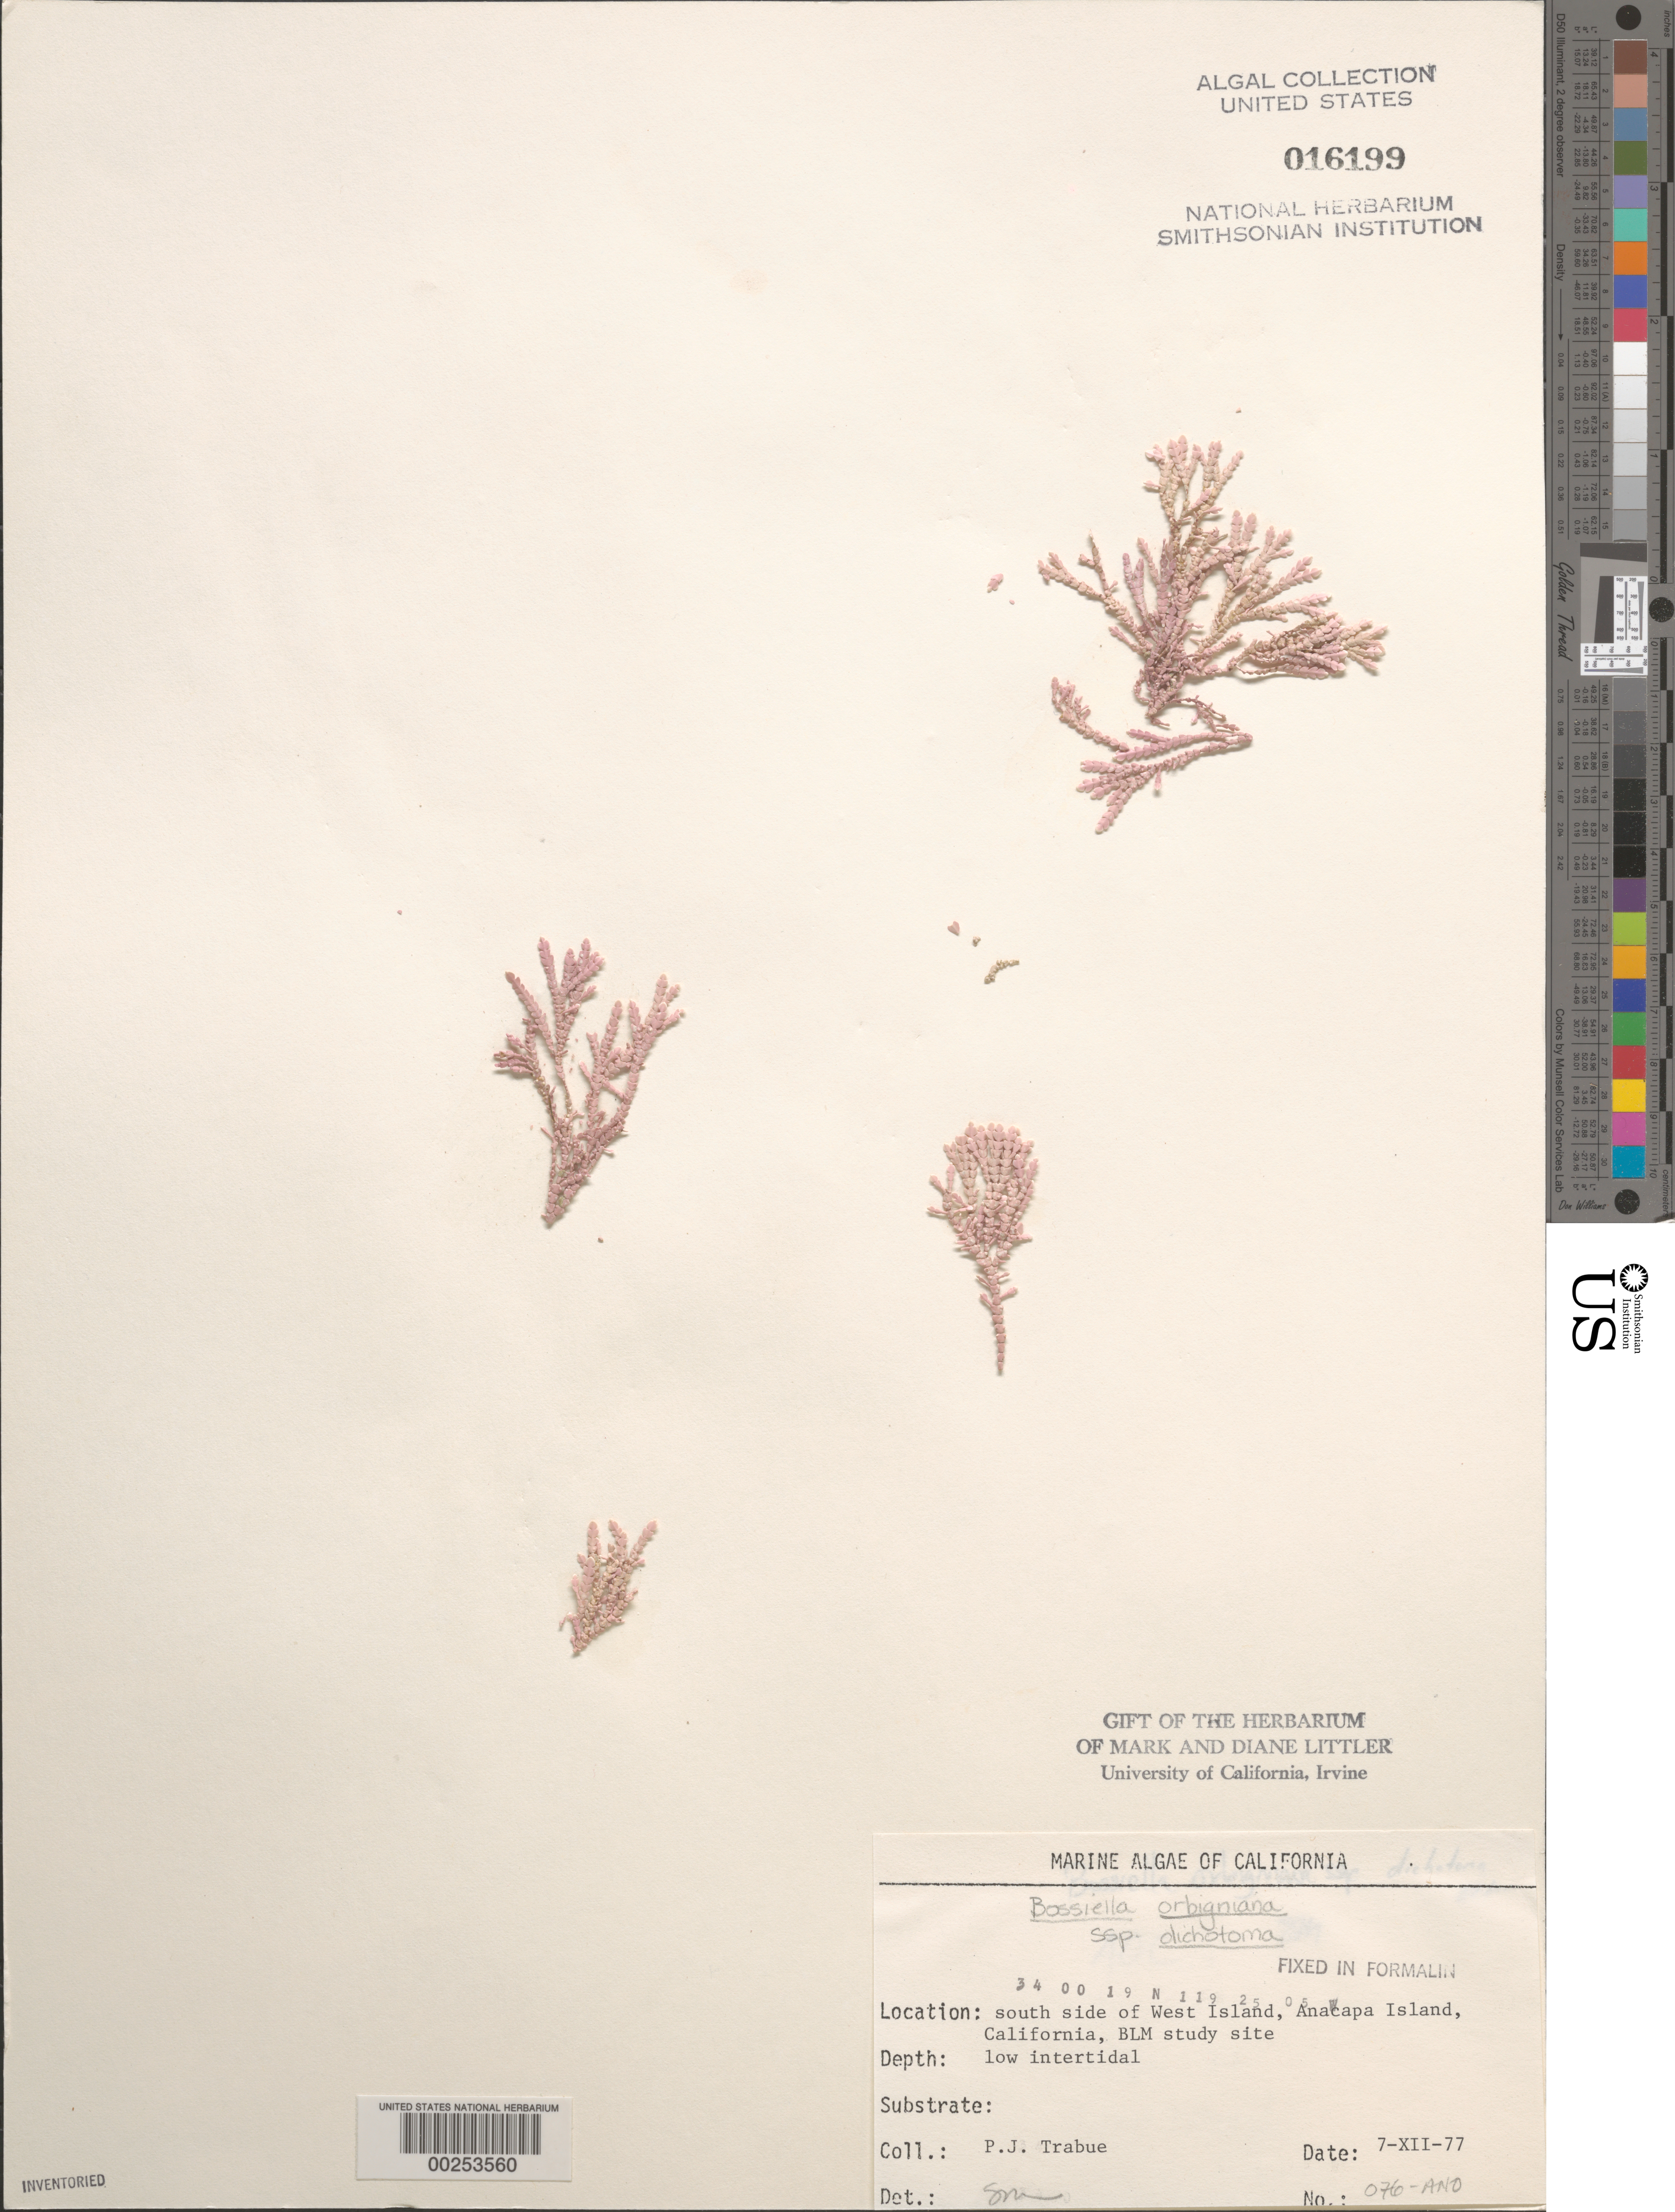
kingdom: Plantae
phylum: Rhodophyta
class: Florideophyceae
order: Corallinales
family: Corallinaceae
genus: Bossiella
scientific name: Bossiella orbigniana subsp. dichotoma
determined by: Murray, S. N.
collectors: P. J. Trabue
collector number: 076-ANO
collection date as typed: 07 Dec 1977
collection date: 1977-12-07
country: United States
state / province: California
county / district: Ventura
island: Anacapa Island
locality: South side of west island, near Cat Rock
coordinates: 34 00'19"N, 119 25'05"W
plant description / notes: BLM-SOCALBIGHT Rocky Intertidal Survey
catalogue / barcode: US 16199